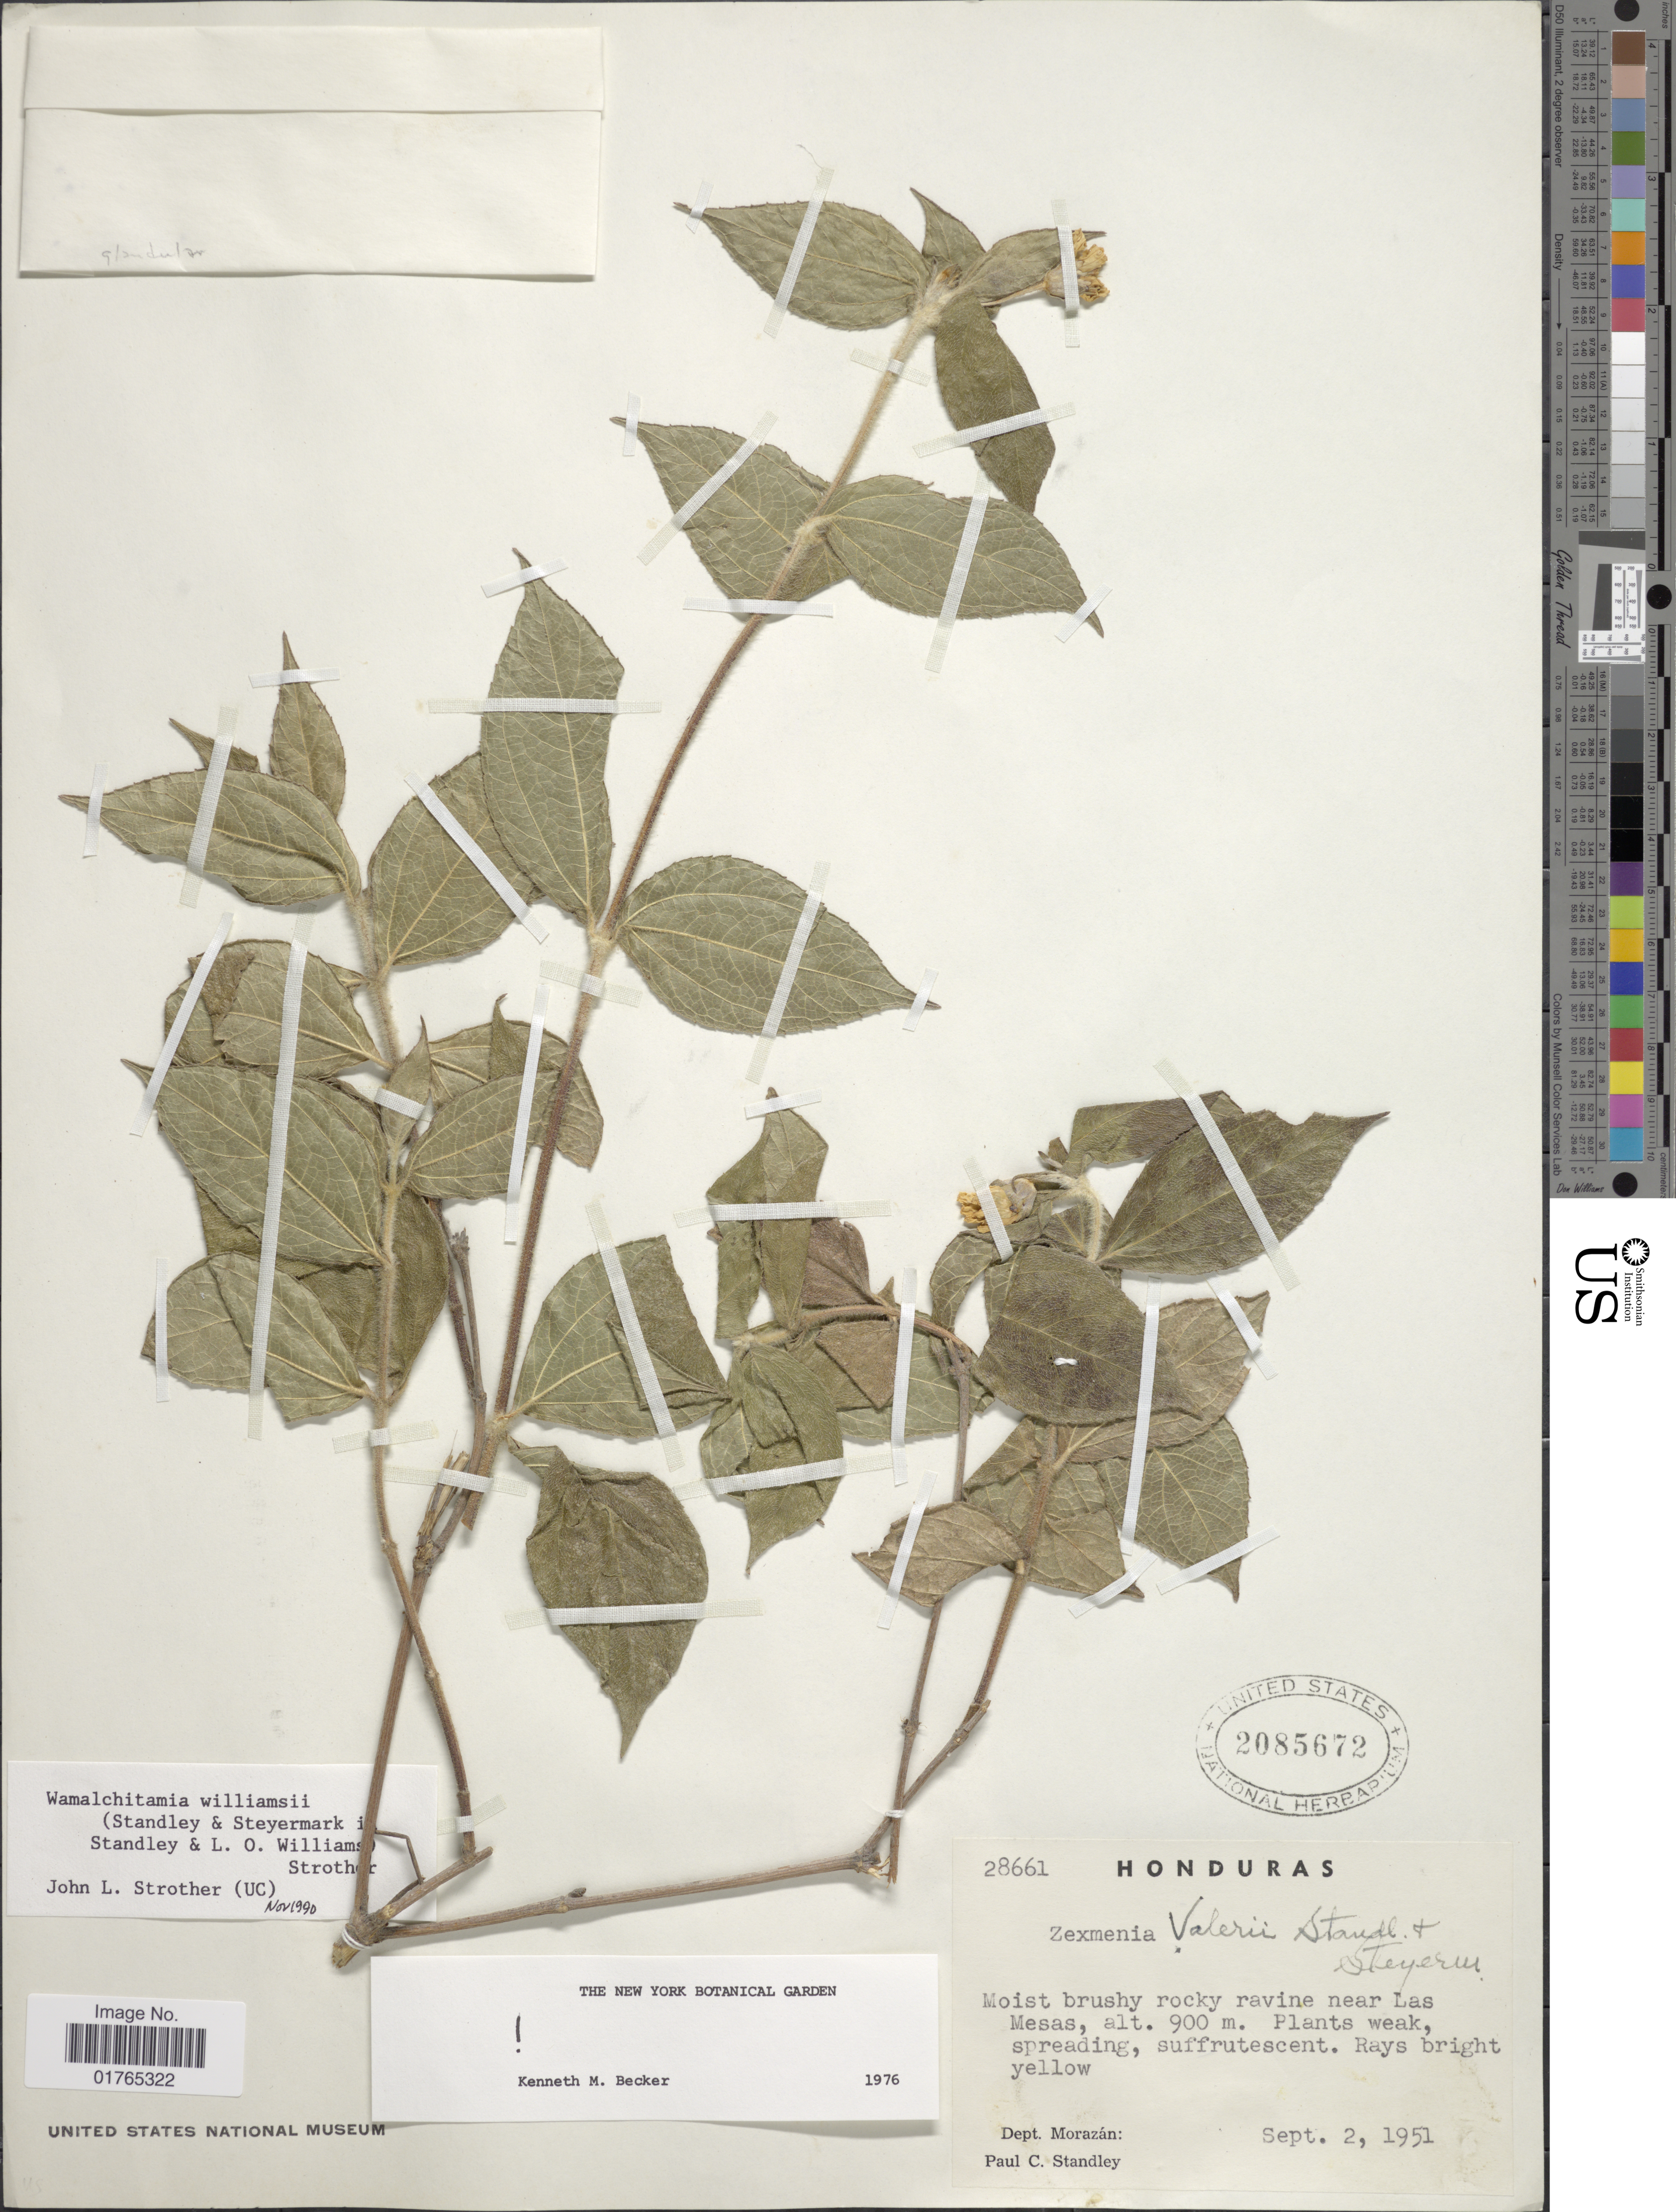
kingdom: Plantae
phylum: Tracheophyta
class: Magnoliopsida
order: Asterales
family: Asteraceae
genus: Wamalchitamia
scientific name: Wamalchitamia williamsii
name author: (Standl. & Steyerm.) Strother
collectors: P. C. Standley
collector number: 28661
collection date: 1951-09-02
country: Honduras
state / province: Fco. Morazán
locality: Moist brushy rocky ravine near Las Mesas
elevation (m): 900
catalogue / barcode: US 2085672